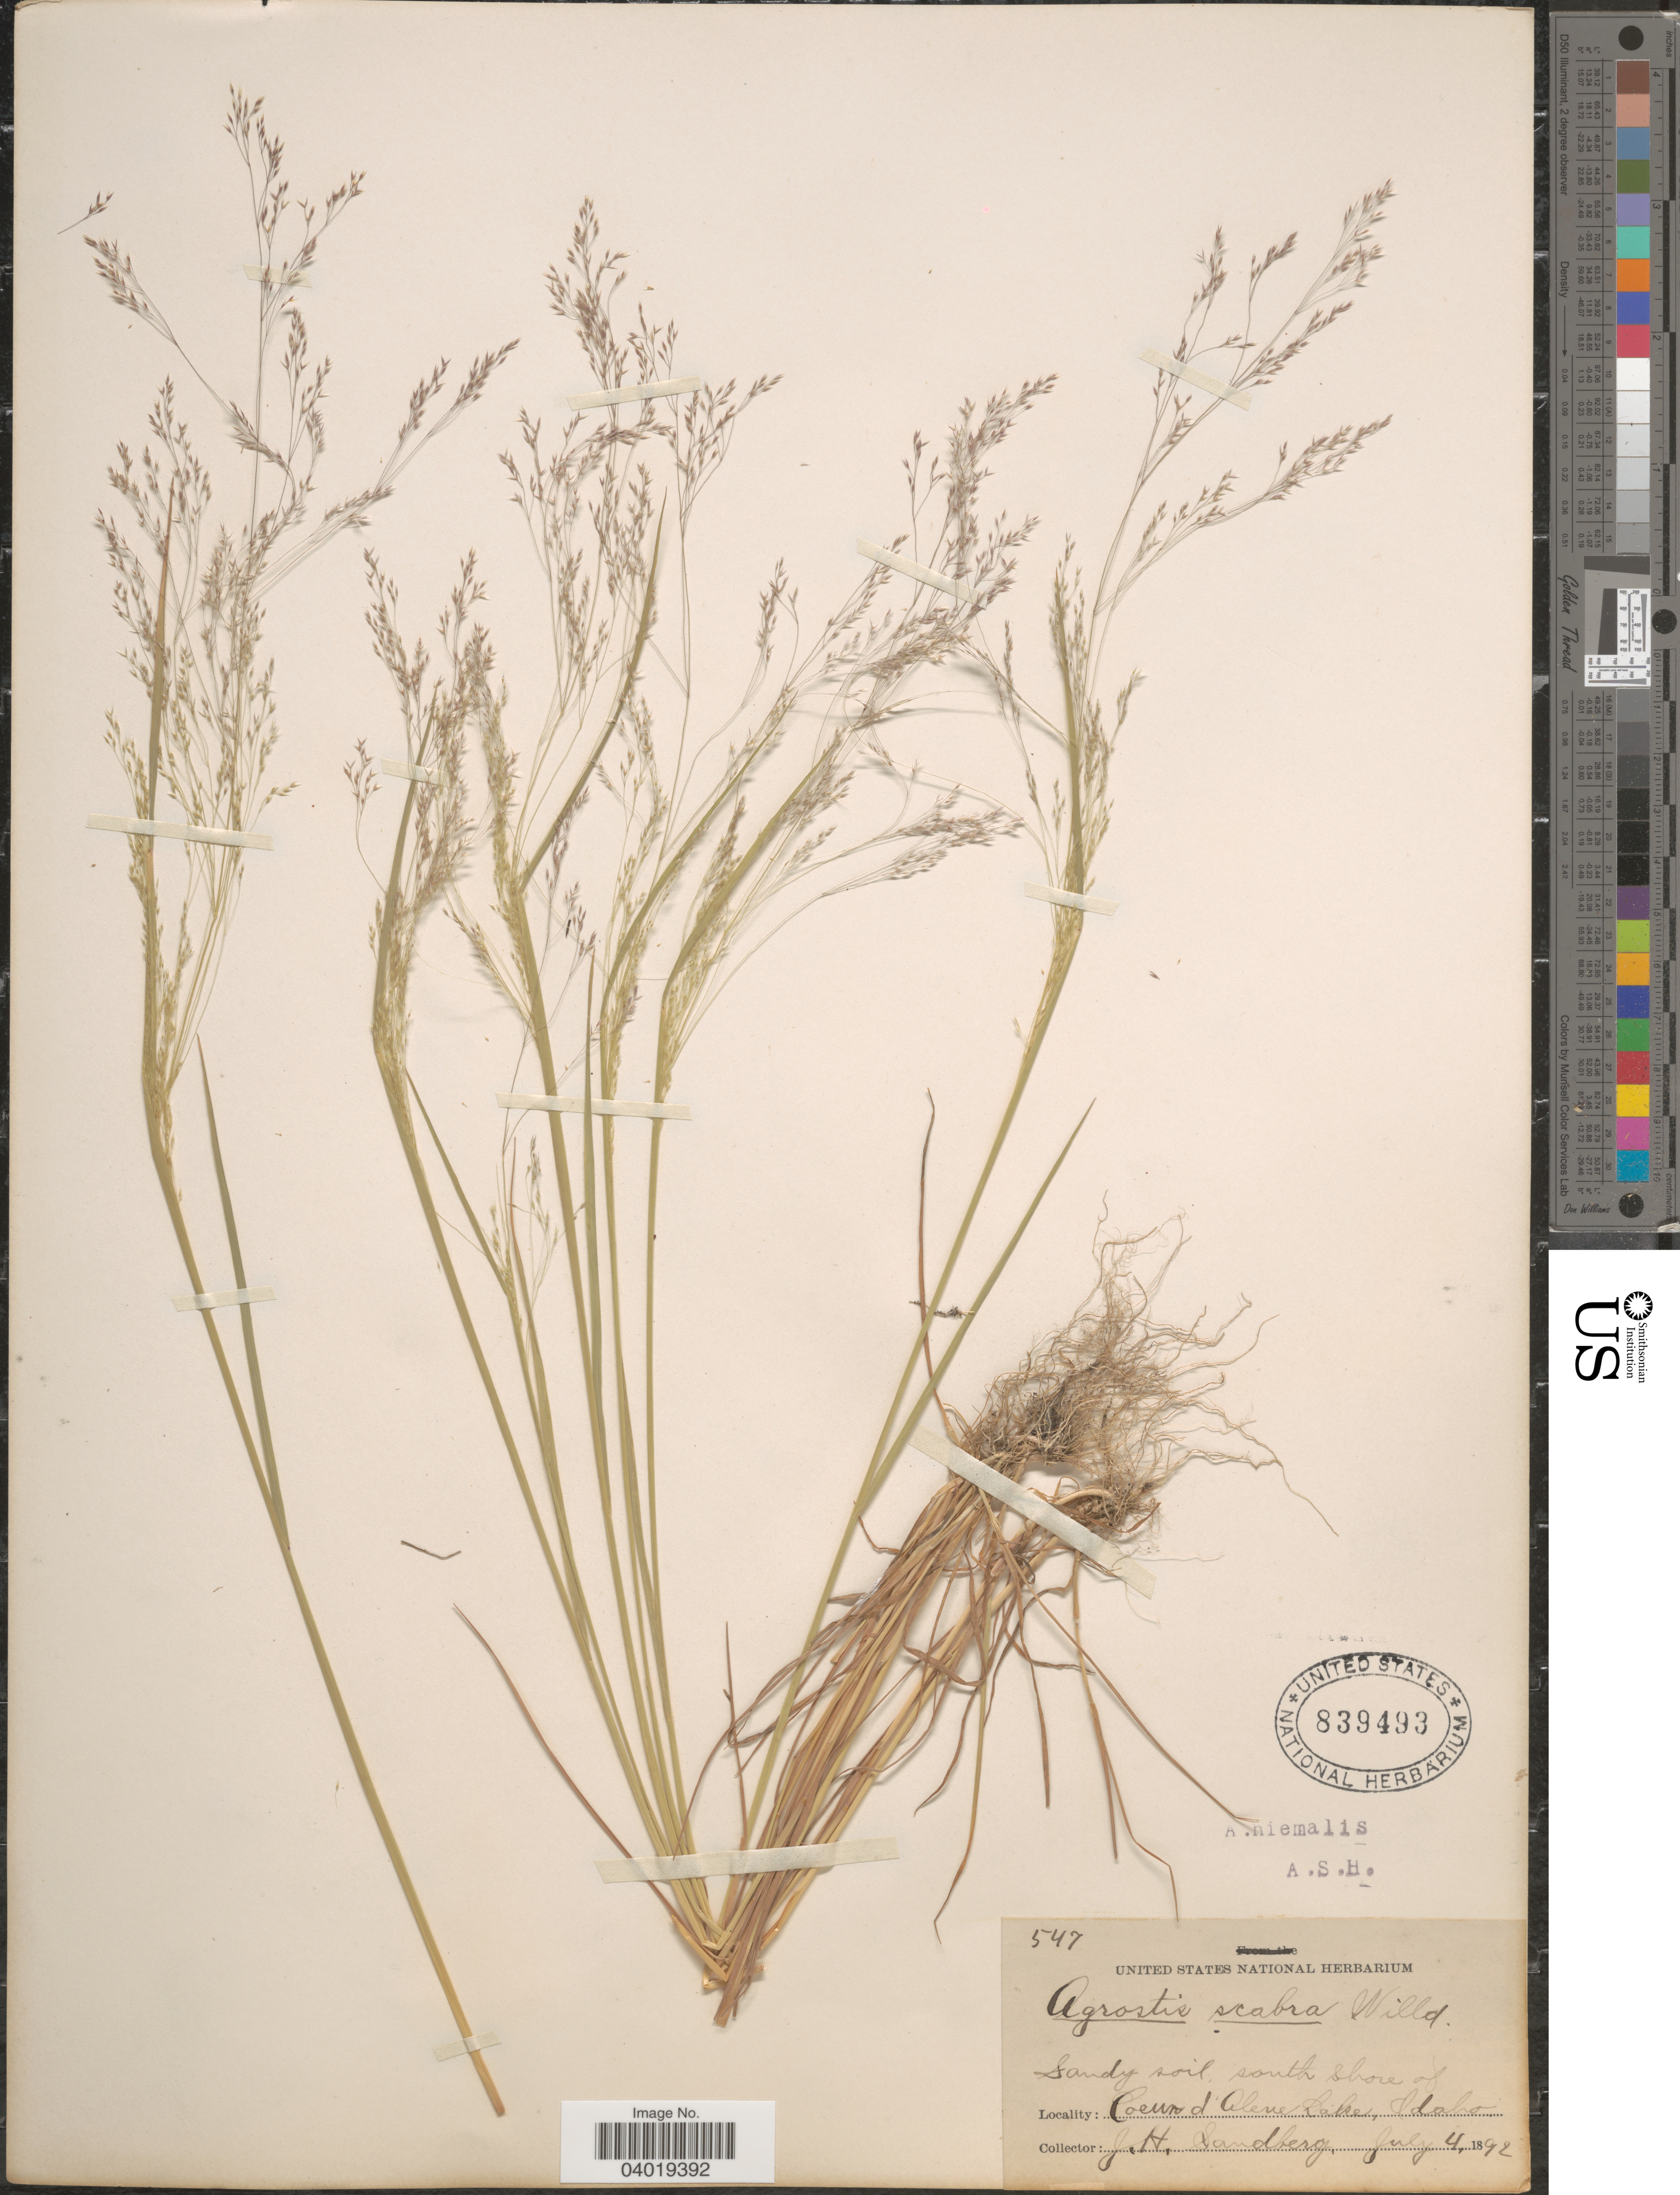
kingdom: Plantae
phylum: Tracheophyta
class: Liliopsida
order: Poales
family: Poaceae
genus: Agrostis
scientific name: Agrostis hyemalis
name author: (Walter) Britton et al.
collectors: J. H. Sandberg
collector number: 547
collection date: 1892-07-04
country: United States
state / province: Idaho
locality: Sandy soil, south shore of Coeur d'Alene Lake.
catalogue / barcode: US 839493